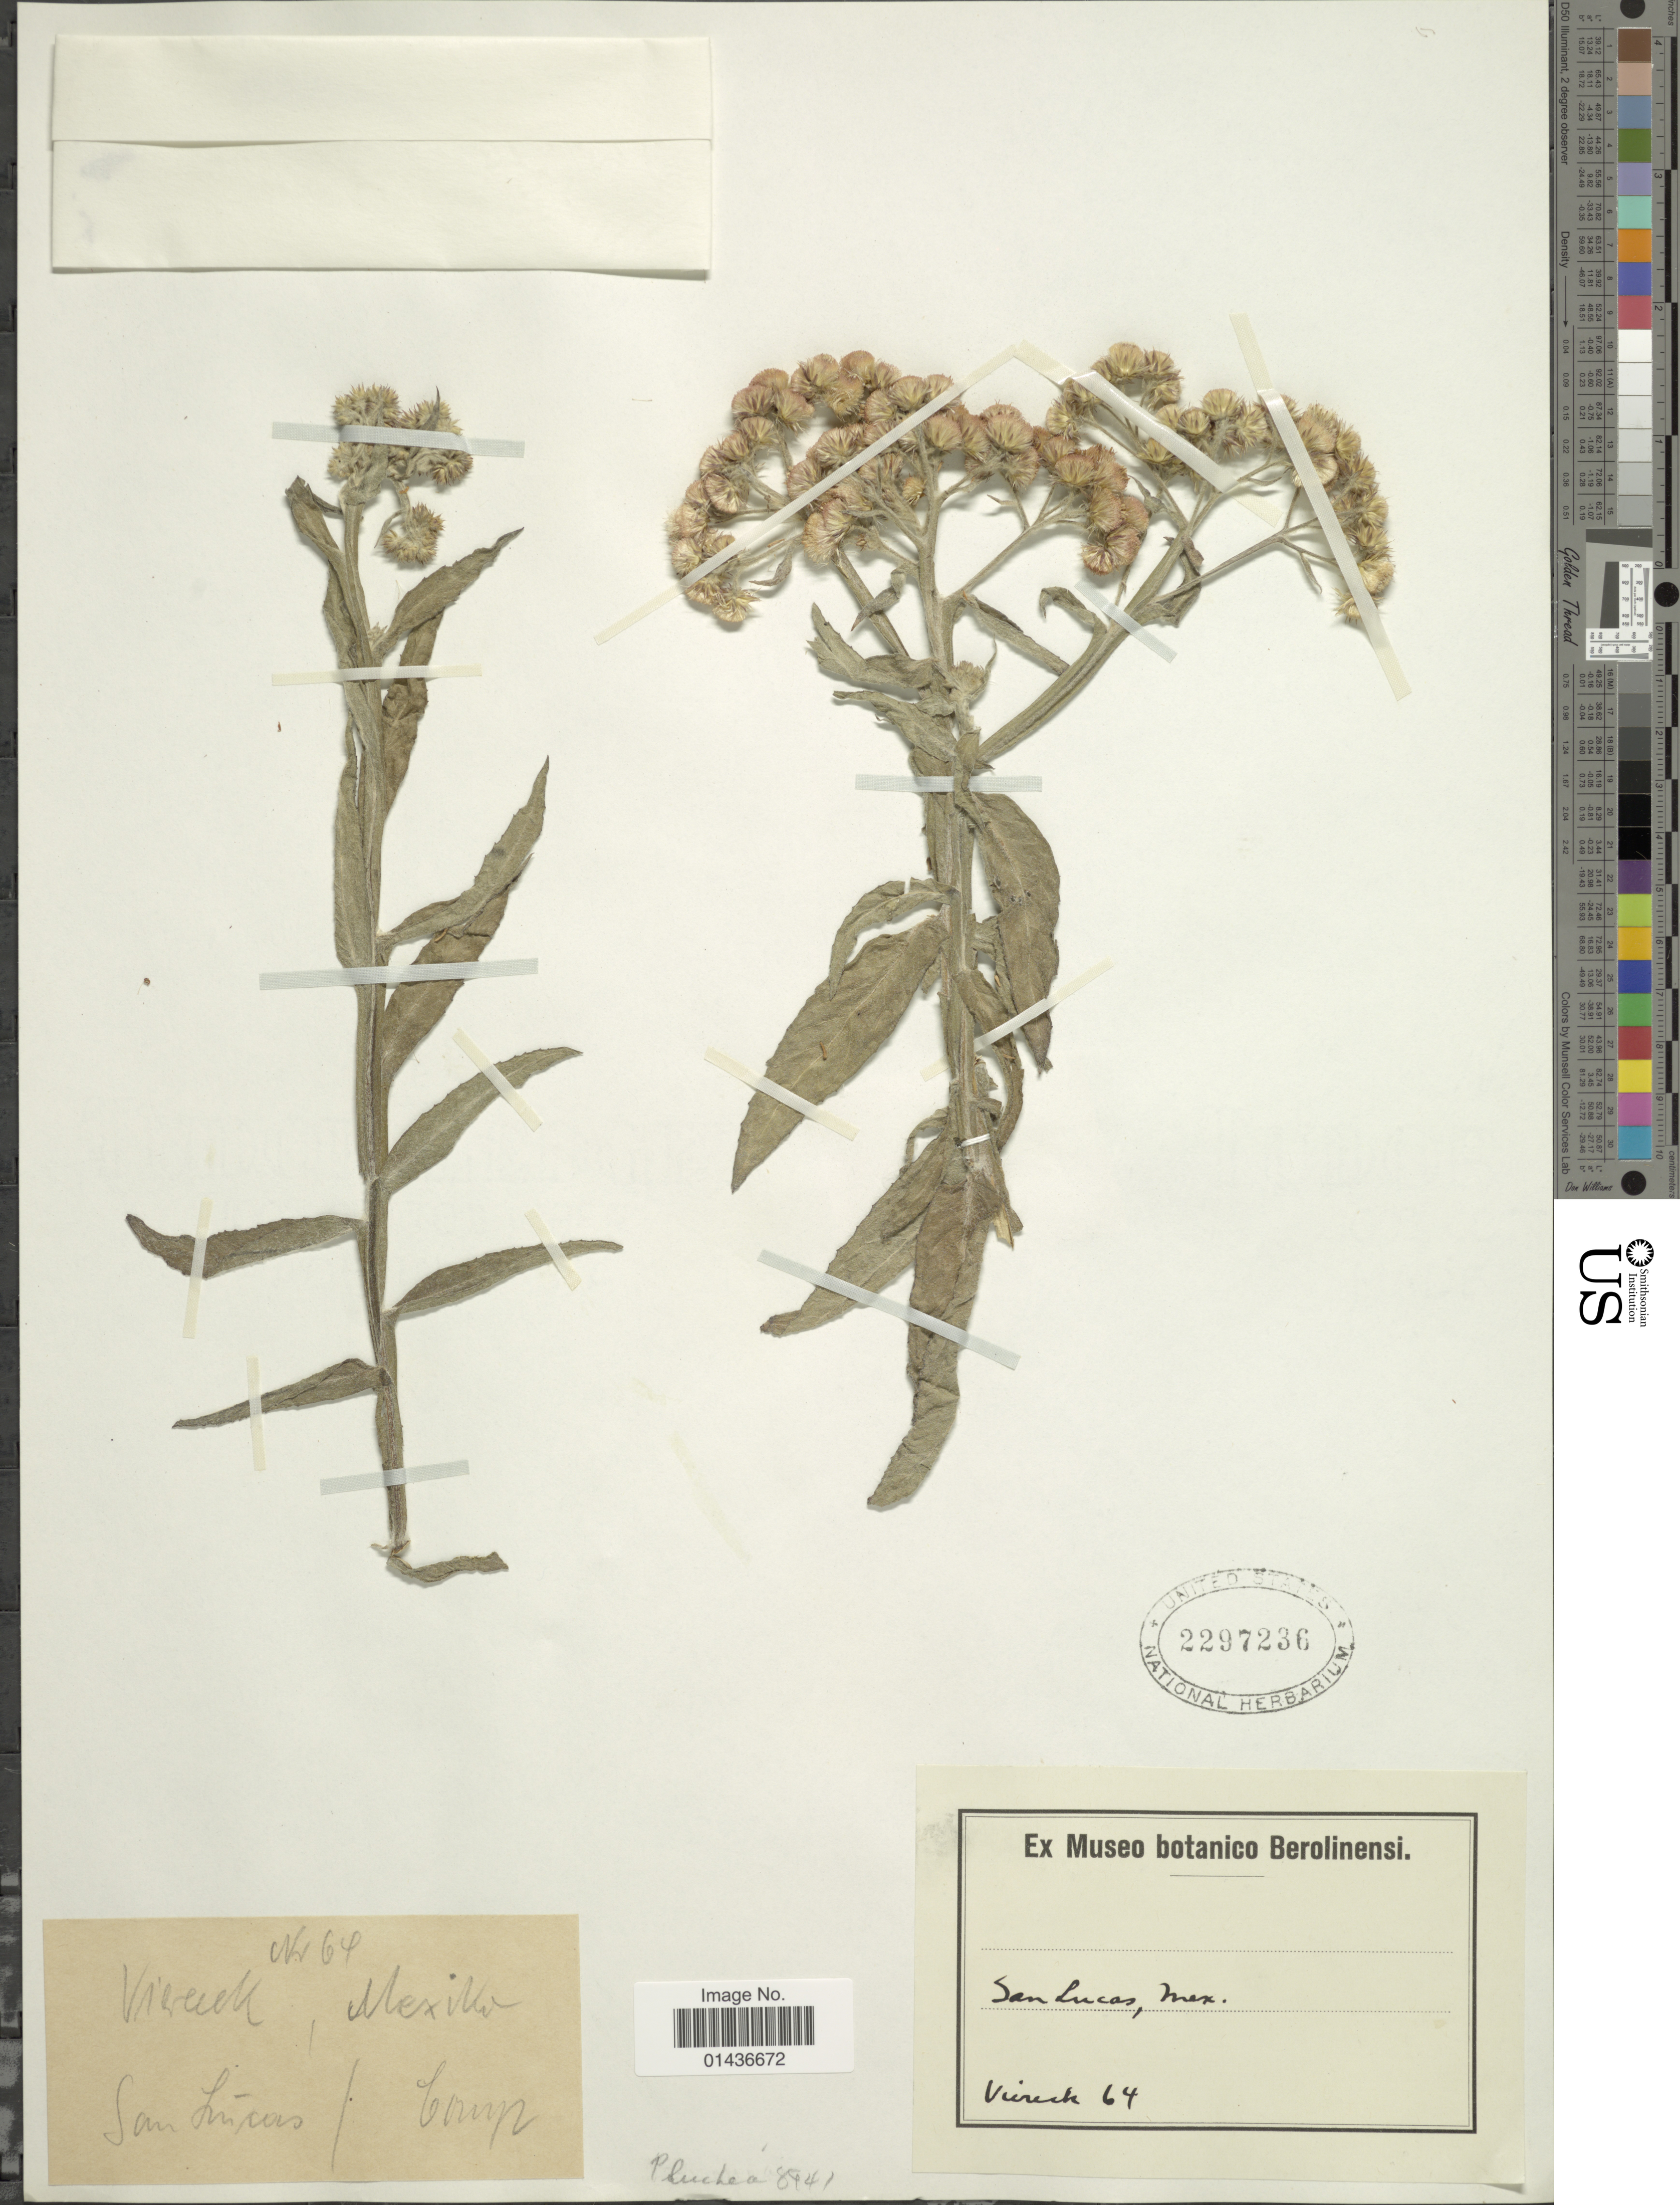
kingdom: Plantae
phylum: Tracheophyta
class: Magnoliopsida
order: Asterales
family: Asteraceae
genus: Pluchea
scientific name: Pluchea sp.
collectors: -. Viereck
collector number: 64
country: Mexico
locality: San Lucas, Mex.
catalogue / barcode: US 2297236